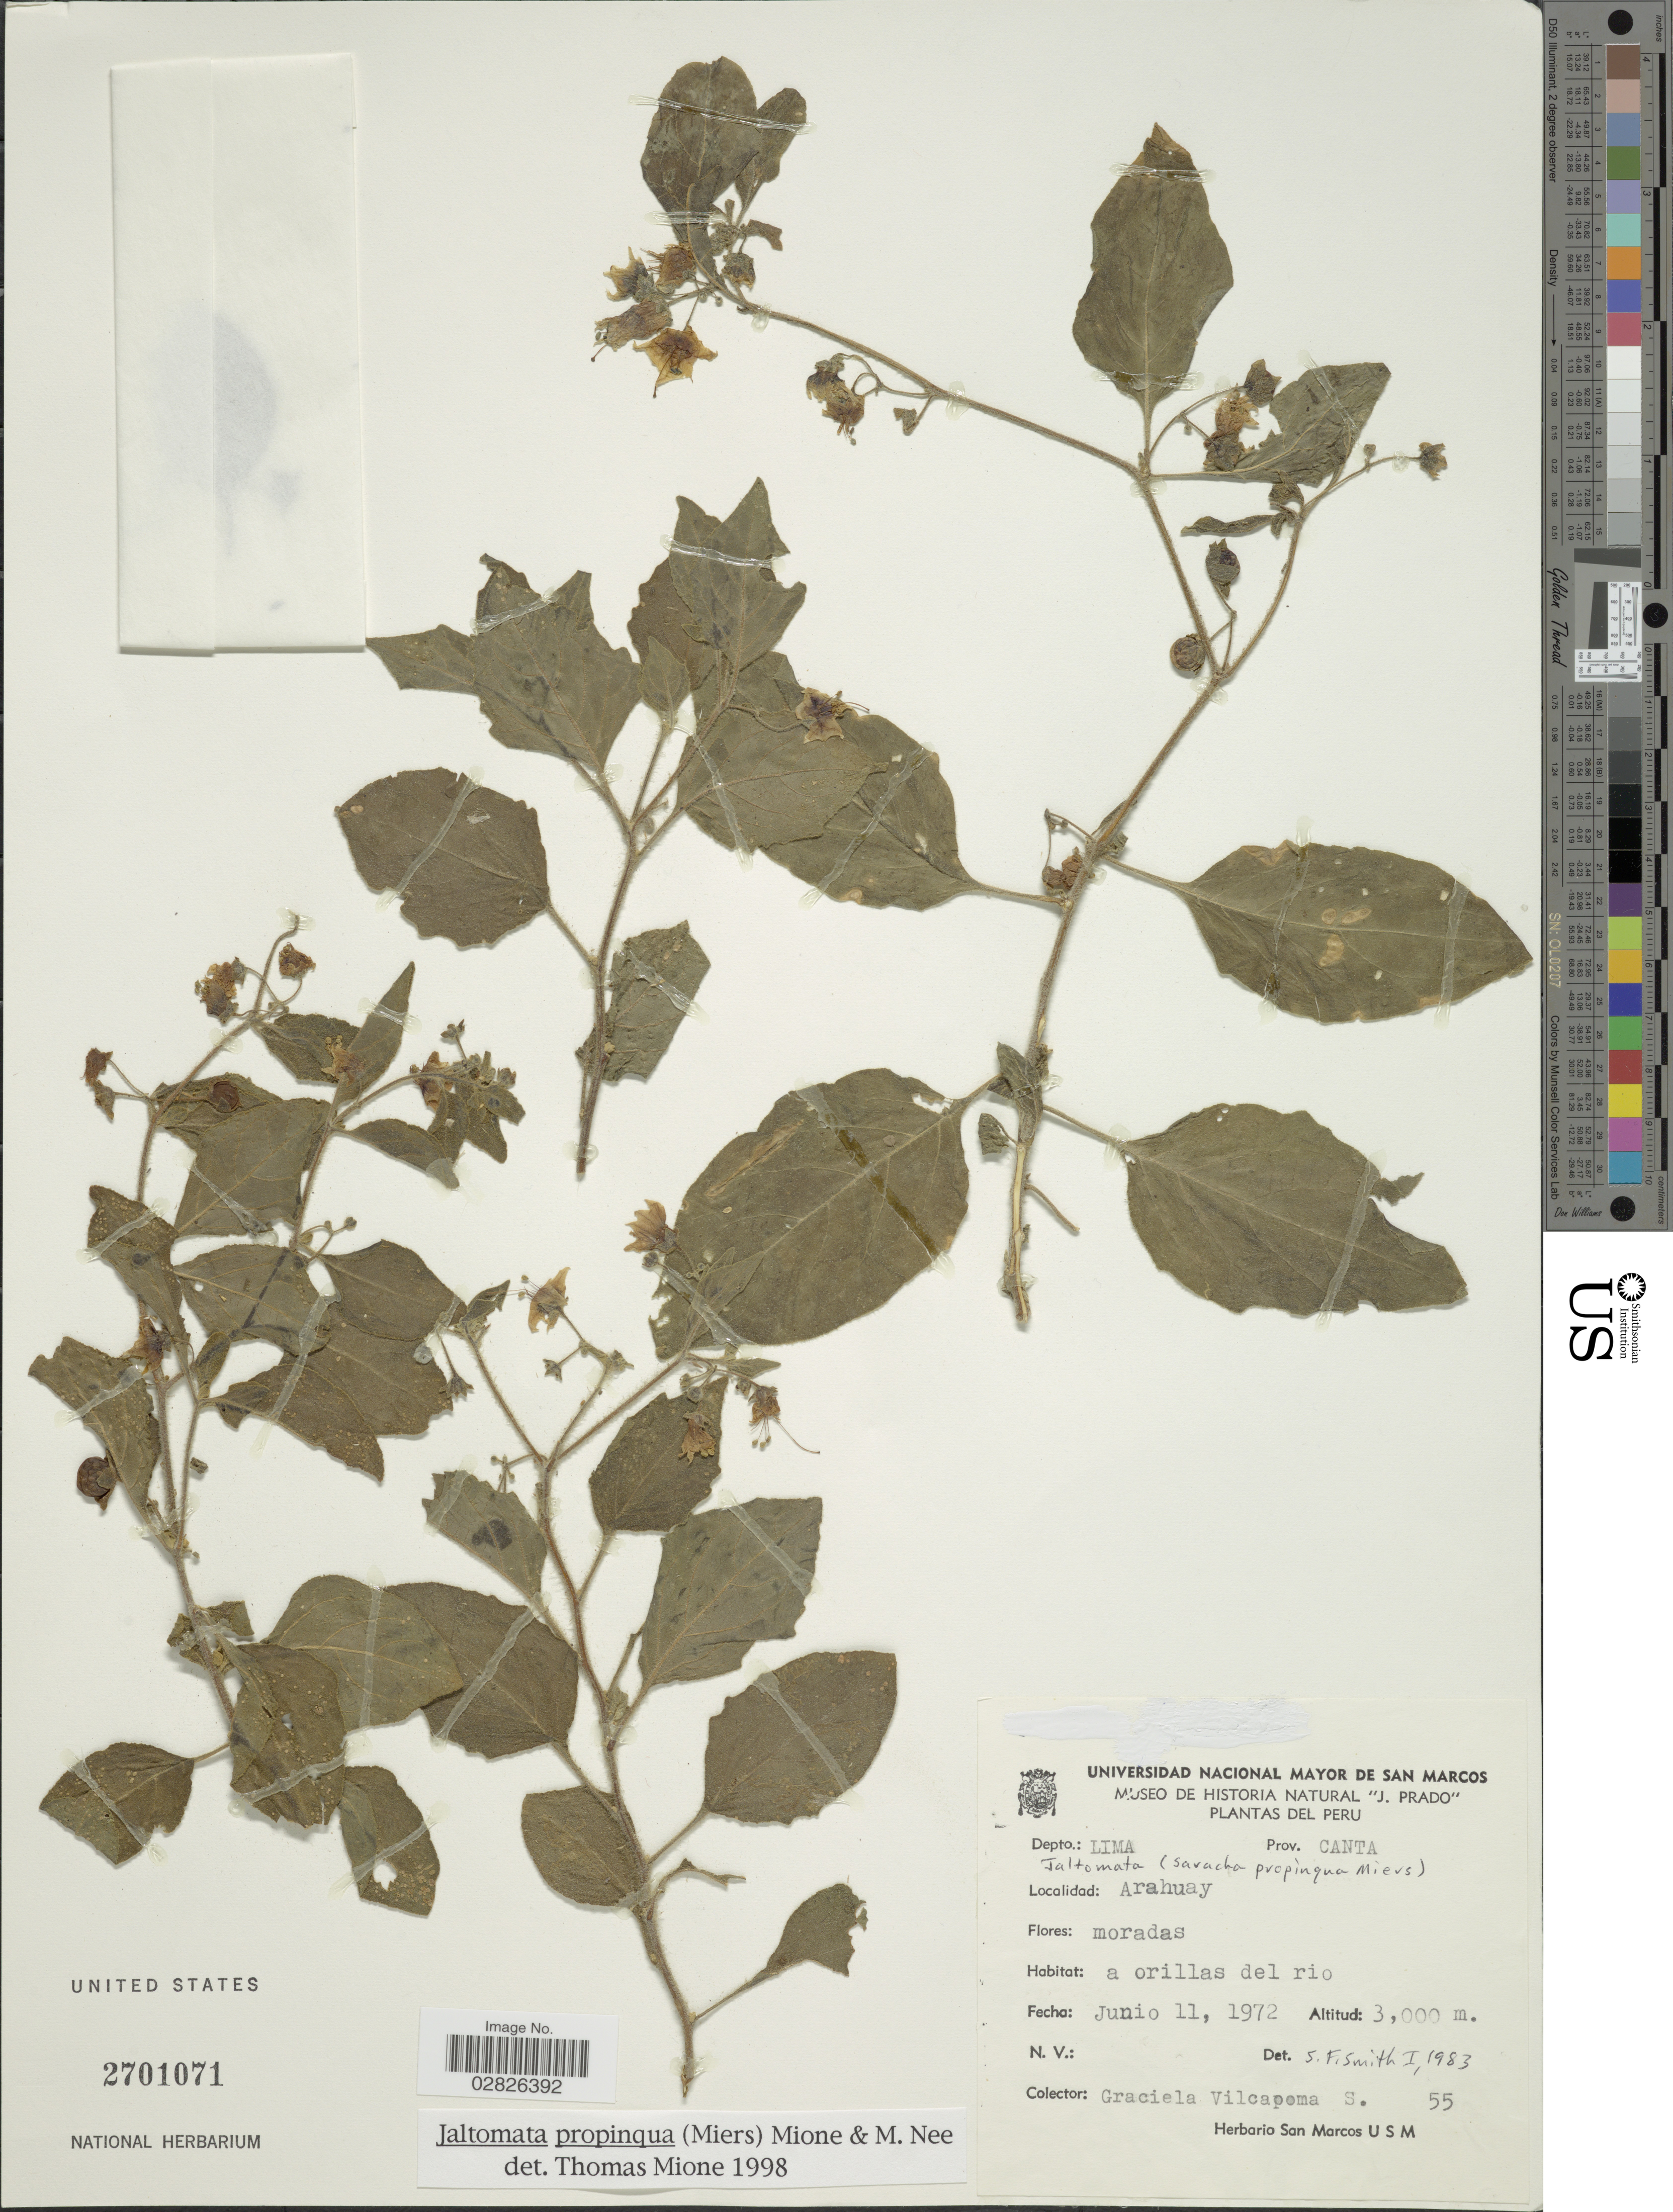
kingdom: Plantae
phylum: Tracheophyta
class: Magnoliopsida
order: Solanales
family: Solanaceae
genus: Jaltomata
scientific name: Jaltomata propinqua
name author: (Miers) Mione & M. Nee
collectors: G. Vilcapoma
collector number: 55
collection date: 1972-06-11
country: Peru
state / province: Lima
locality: Depto.: Lima, Prov.: Canta. Arahuay.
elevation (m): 3000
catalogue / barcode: US 2701071